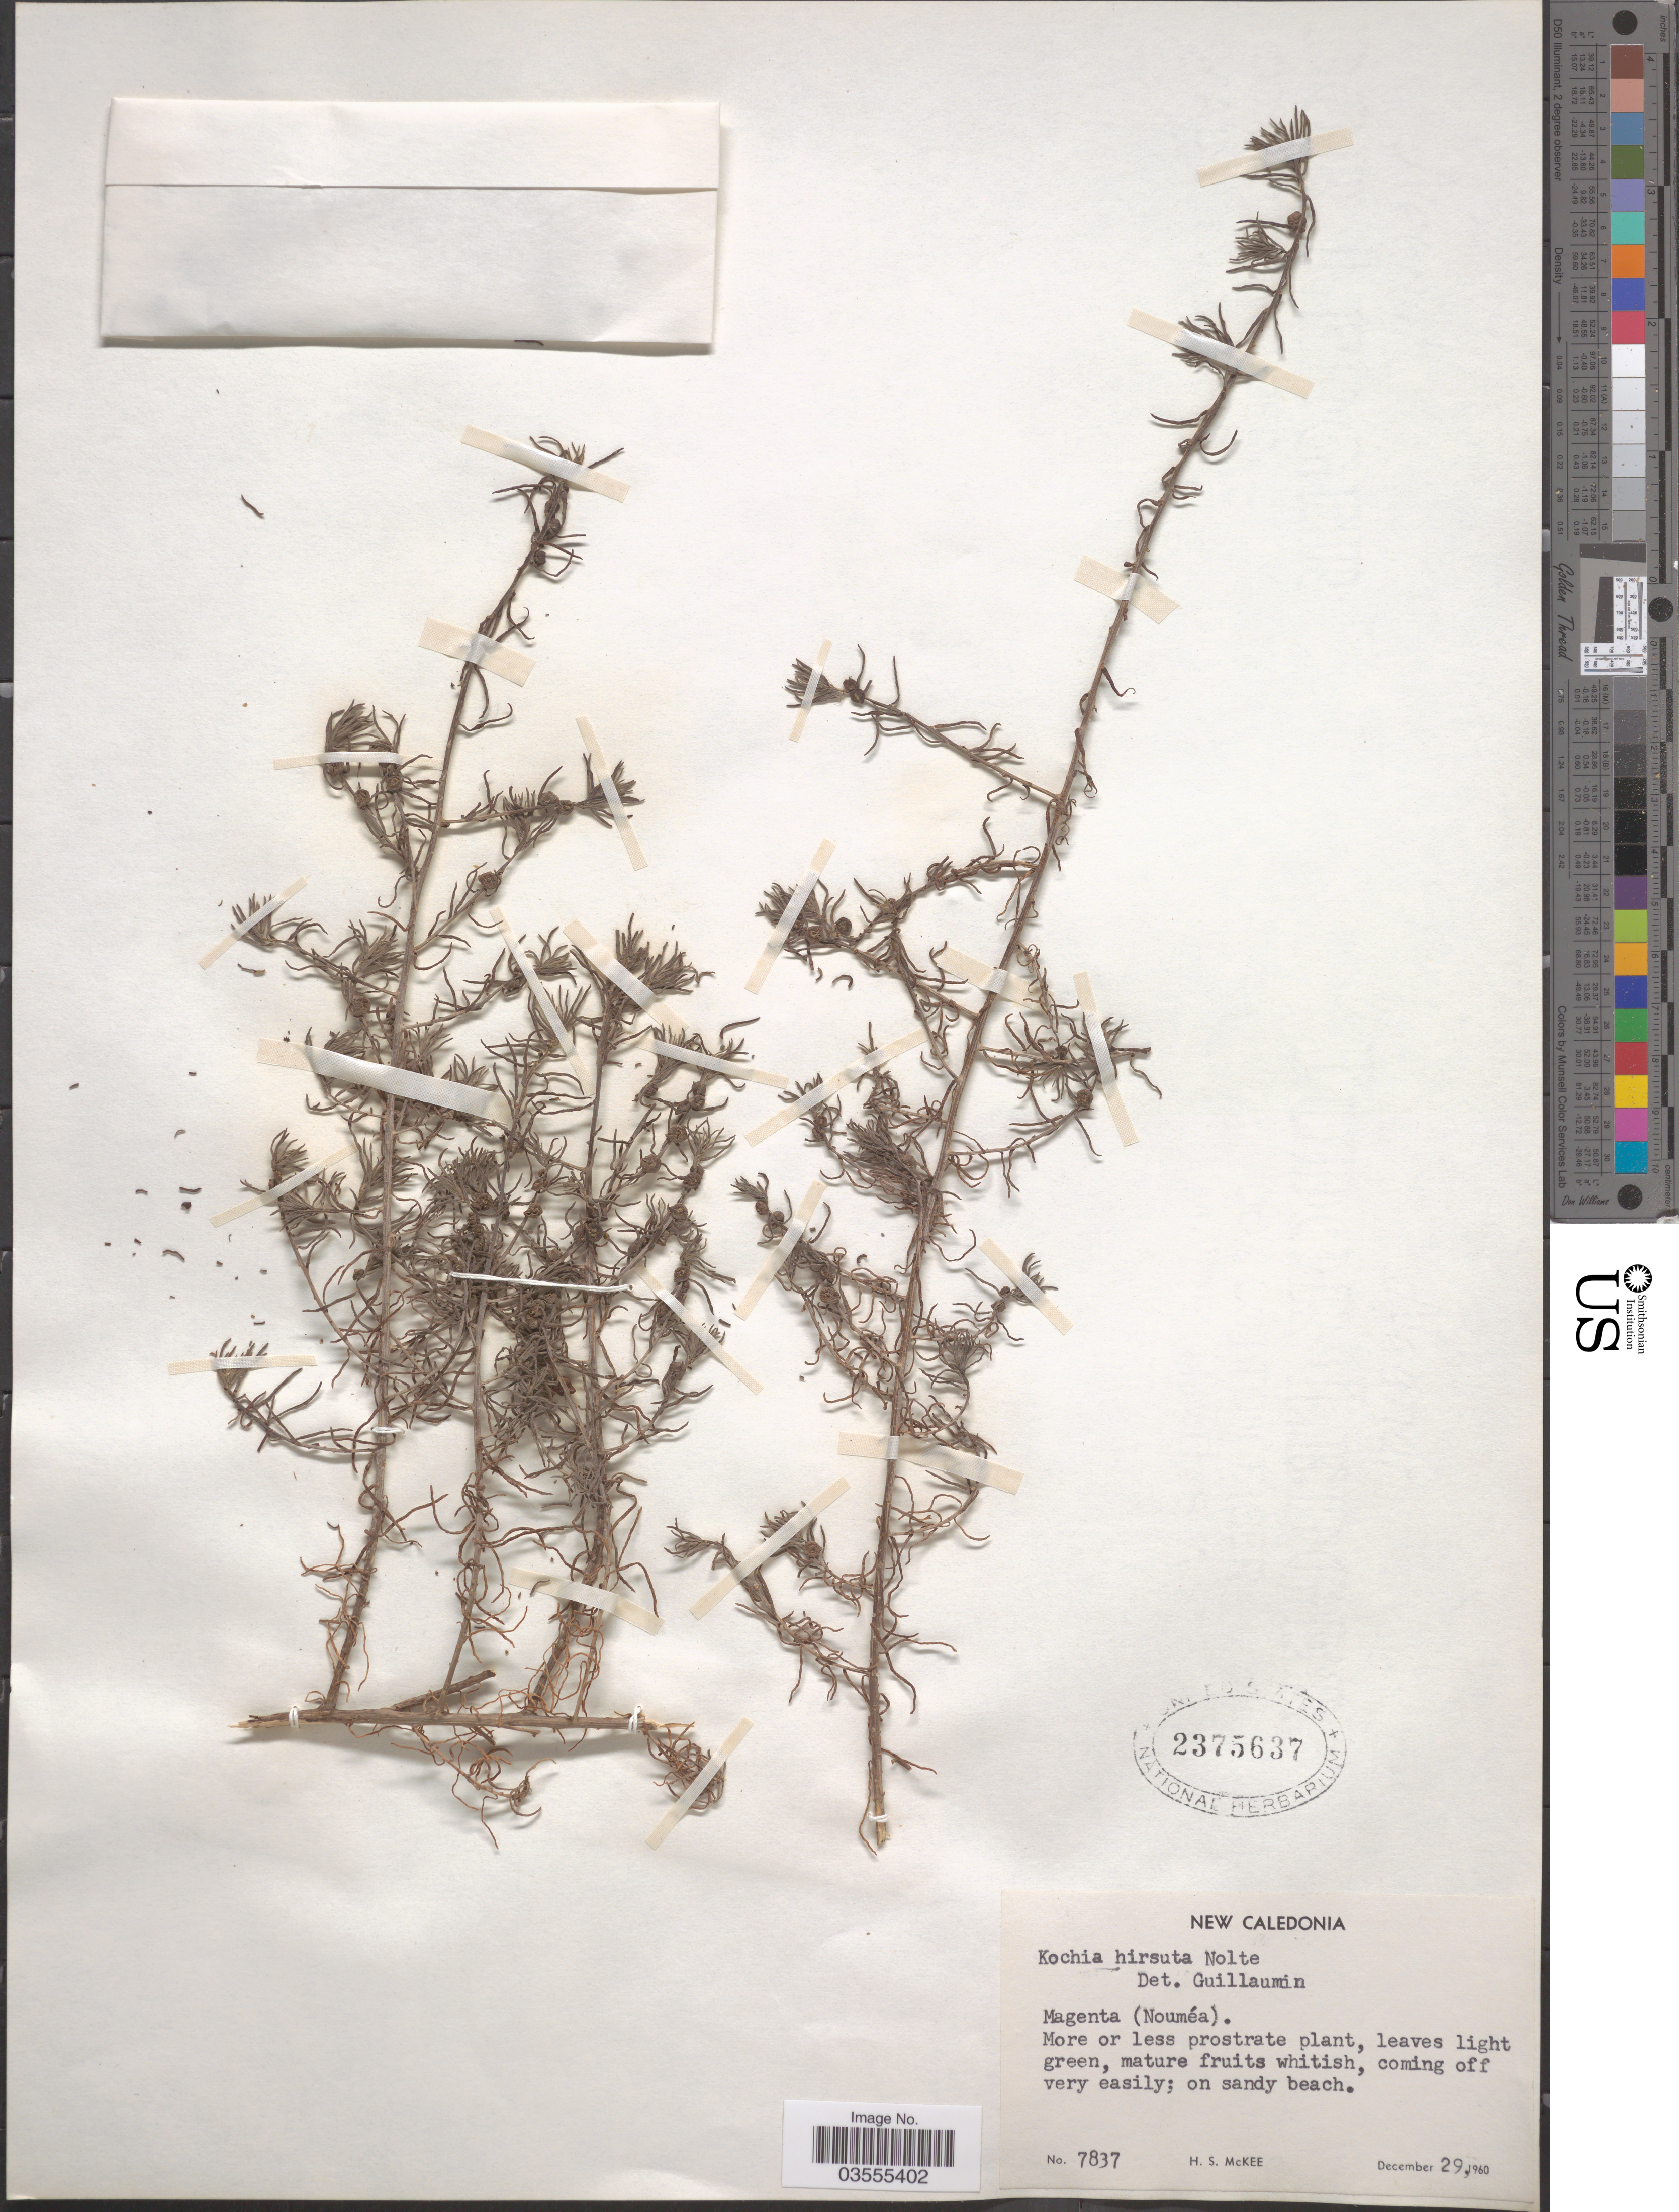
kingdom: Plantae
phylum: Tracheophyta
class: Magnoliopsida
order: Caryophyllales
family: Amaranthaceae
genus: Enchylaena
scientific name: Enchylaena tomentosa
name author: R. Br.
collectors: H. S. McKee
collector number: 7837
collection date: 1960-12-29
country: New Caledonia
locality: Magenta (Nouméa).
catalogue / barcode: US 2375637